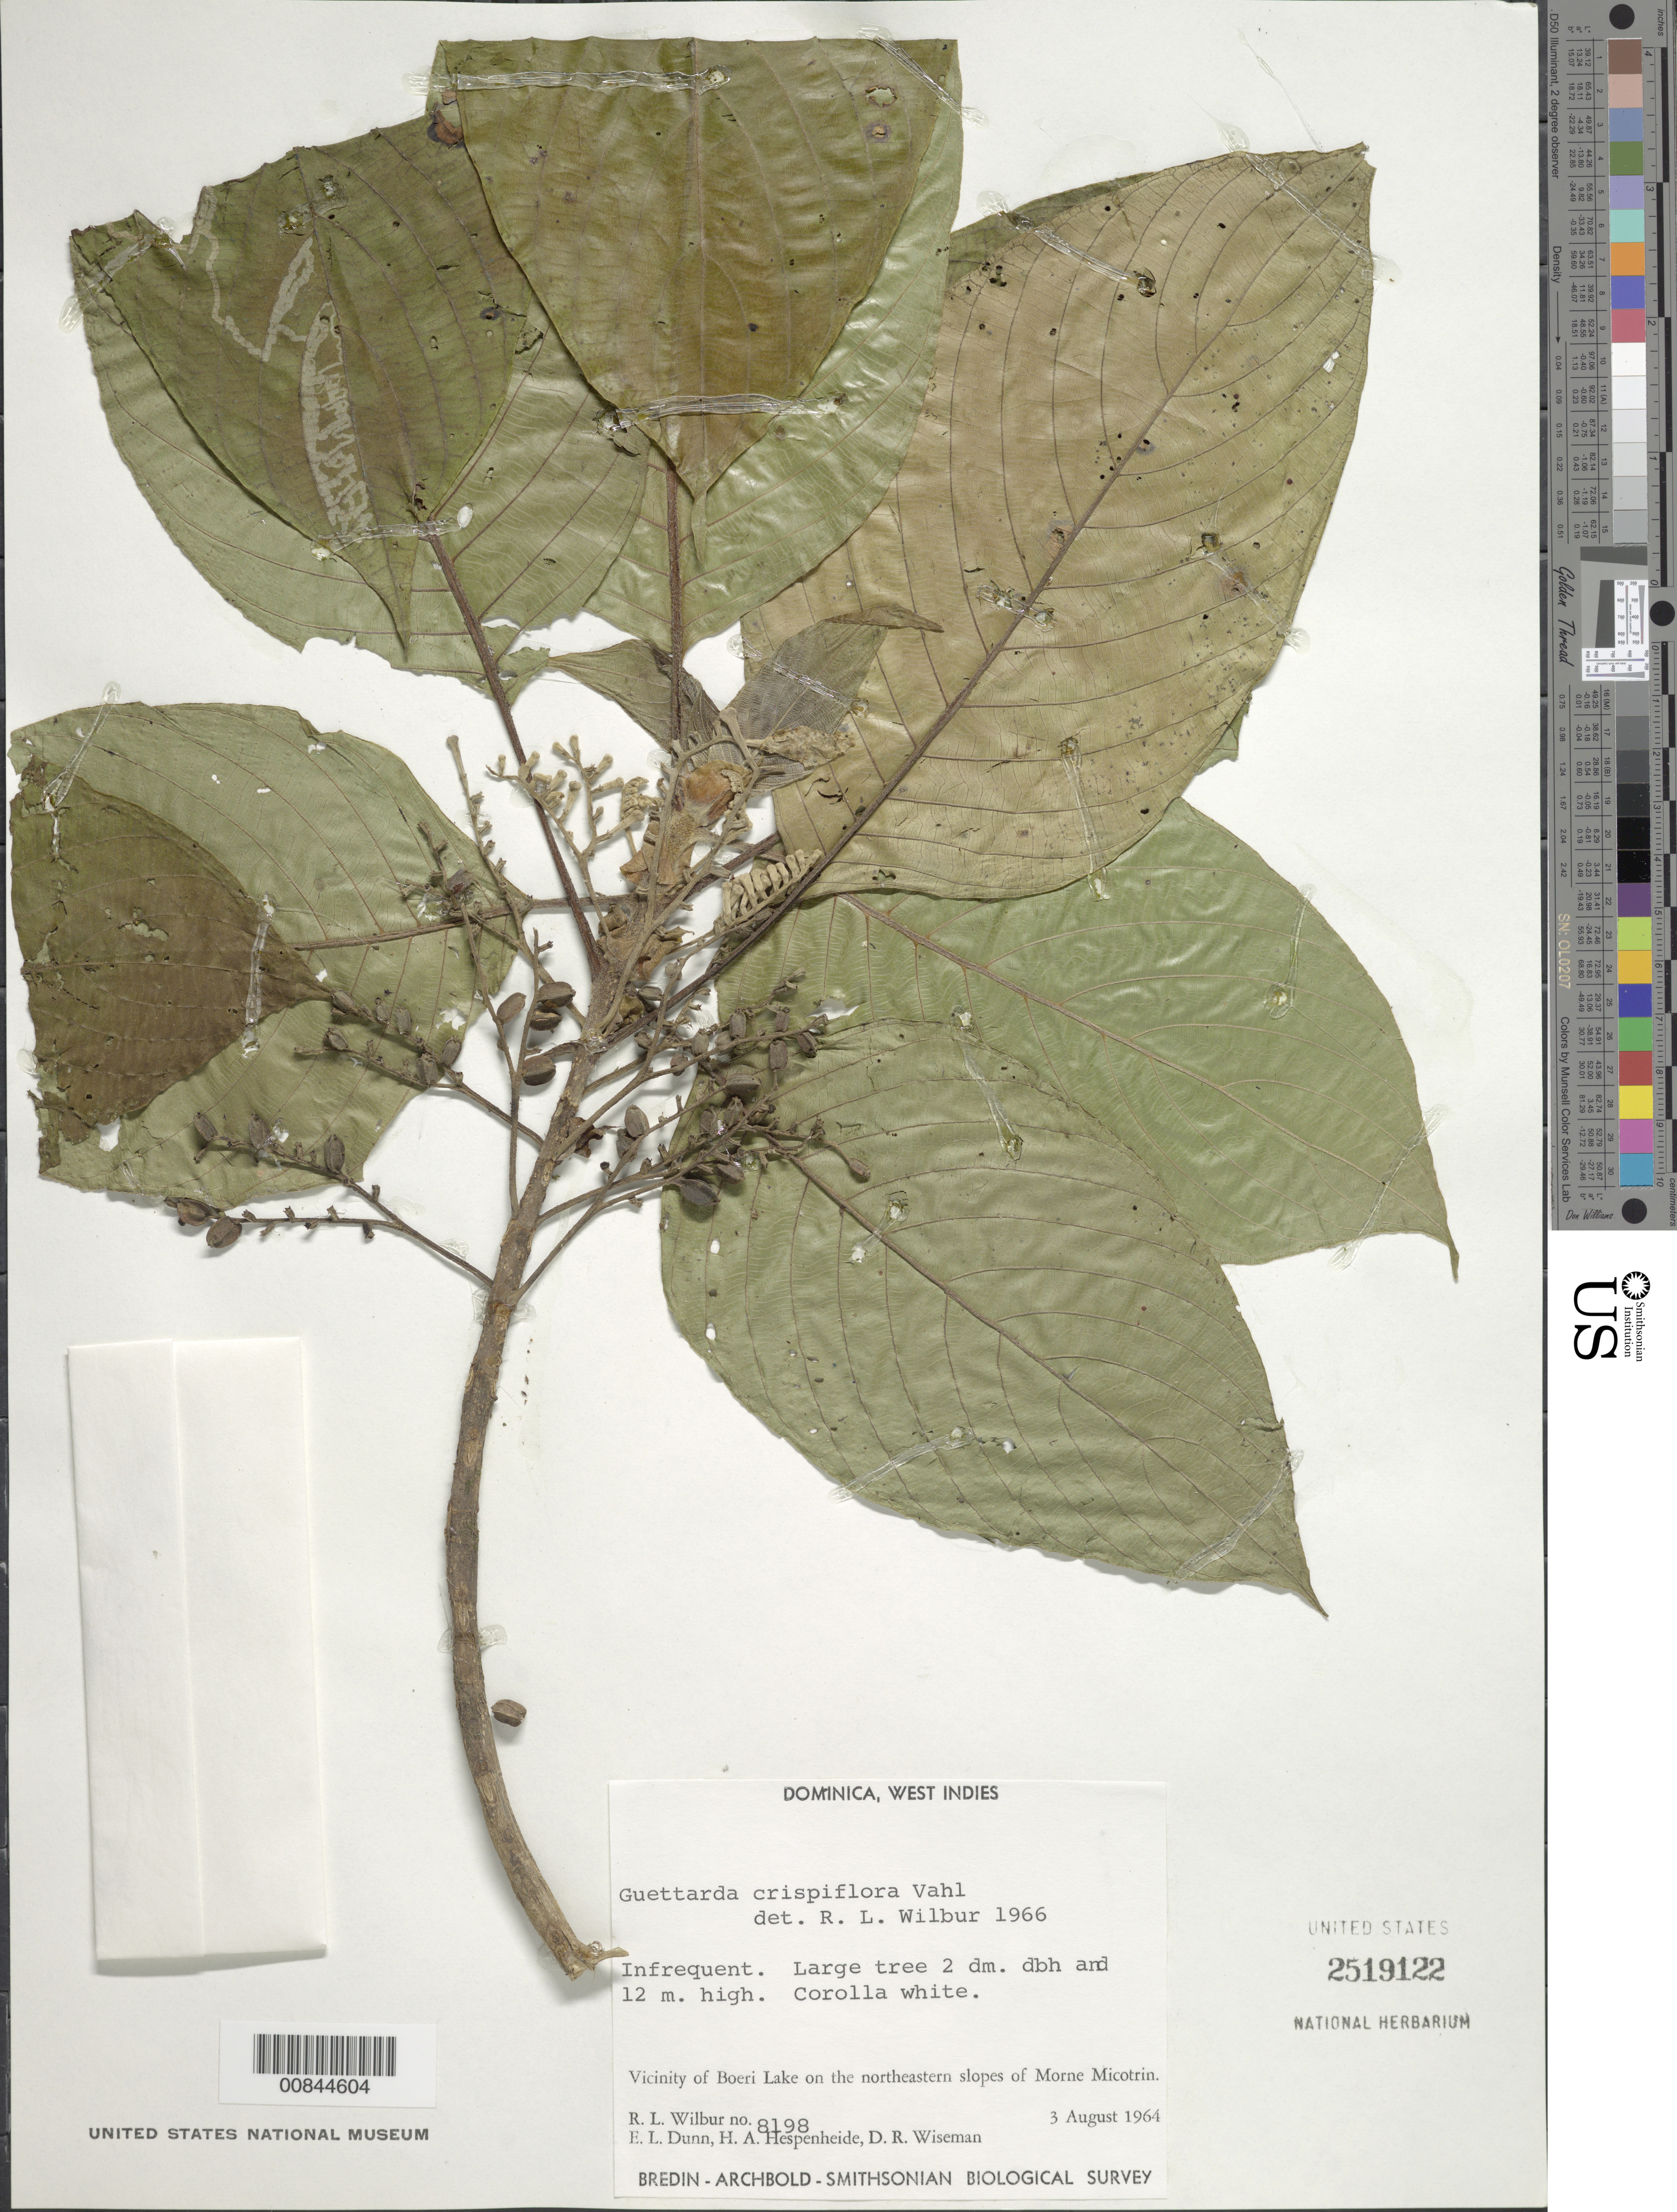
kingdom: Plantae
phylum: Tracheophyta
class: Magnoliopsida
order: Gentianales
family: Rubiaceae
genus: Guettarda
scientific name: Guettarda crispiflora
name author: Vahl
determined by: Wilbur, R. L.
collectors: R. L. Wilbur, E. Dunn, H. A. Hespenheide & D. R. Wiseman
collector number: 8198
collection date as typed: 03 Aug 1964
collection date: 1964-08-03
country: Dominica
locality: Vicinity of Boeri Lake on NE slopes of Morne Micotrin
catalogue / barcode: US 2519122